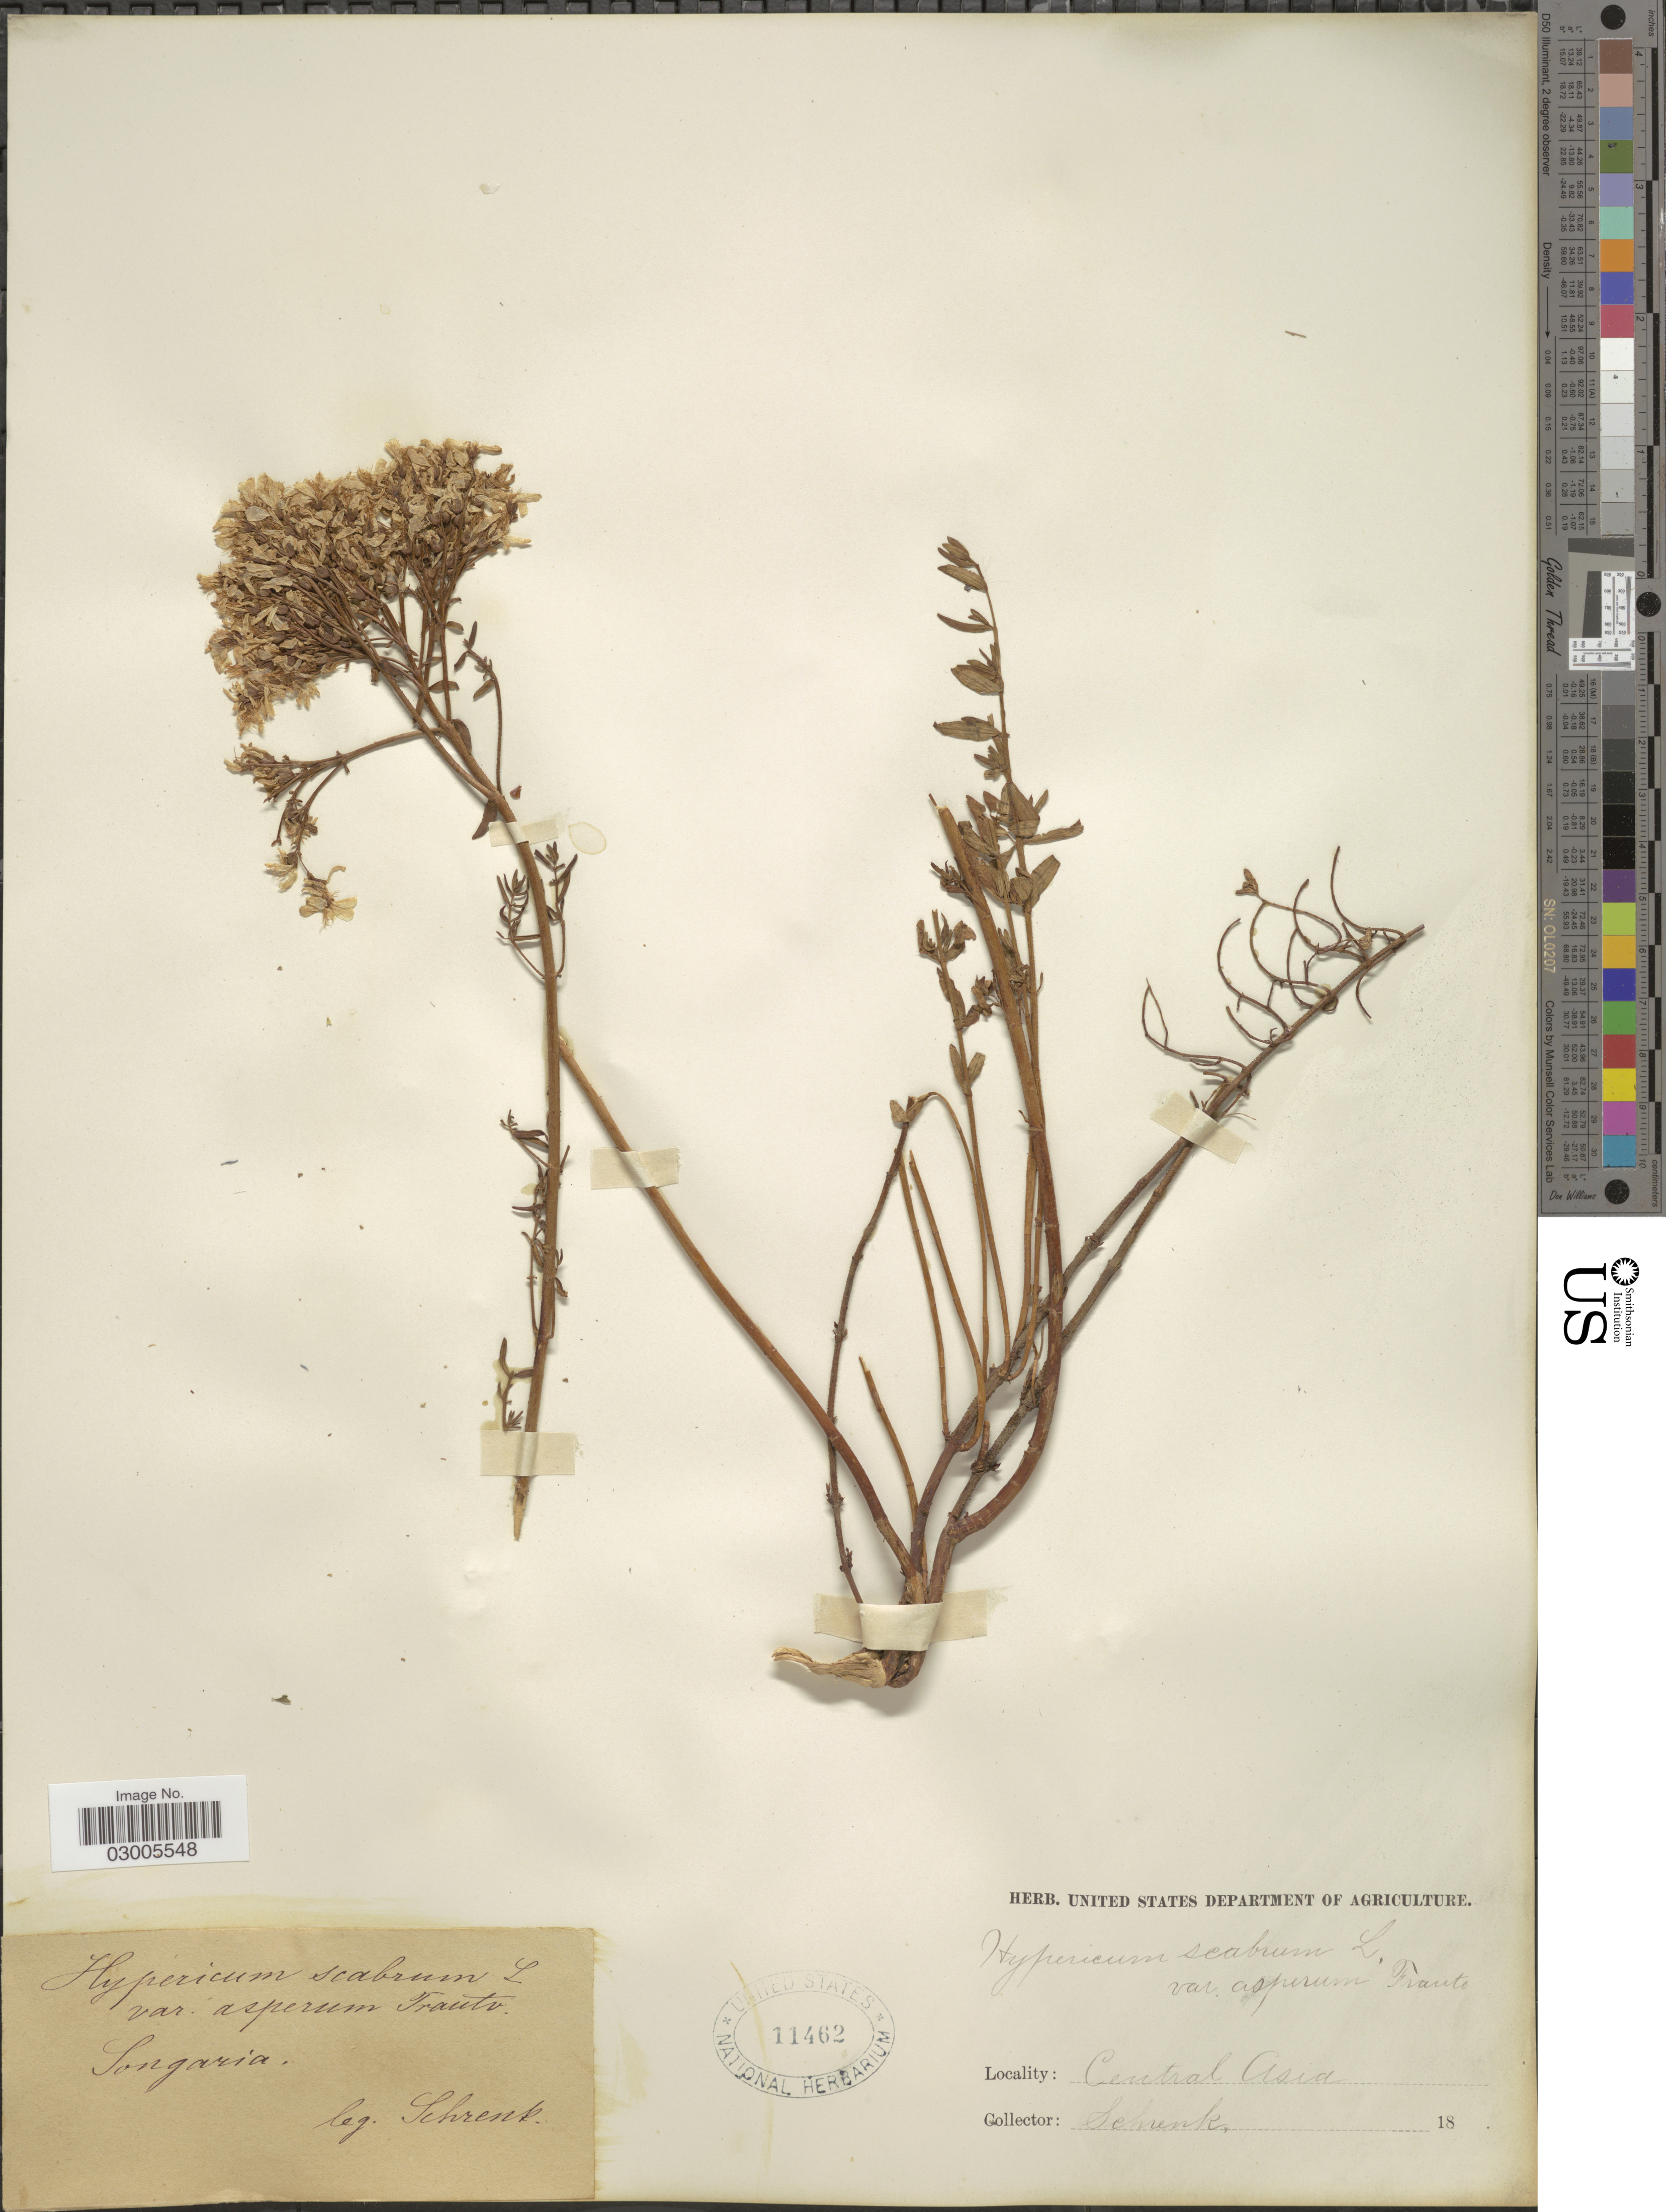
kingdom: Plantae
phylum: Tracheophyta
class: Magnoliopsida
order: Malpighiales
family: Hypericaceae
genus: Hypericum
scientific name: Hypericum scabrum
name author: L.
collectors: A.G. Schrenk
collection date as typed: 18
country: China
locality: Songaria. Central Asia.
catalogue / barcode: US 11462